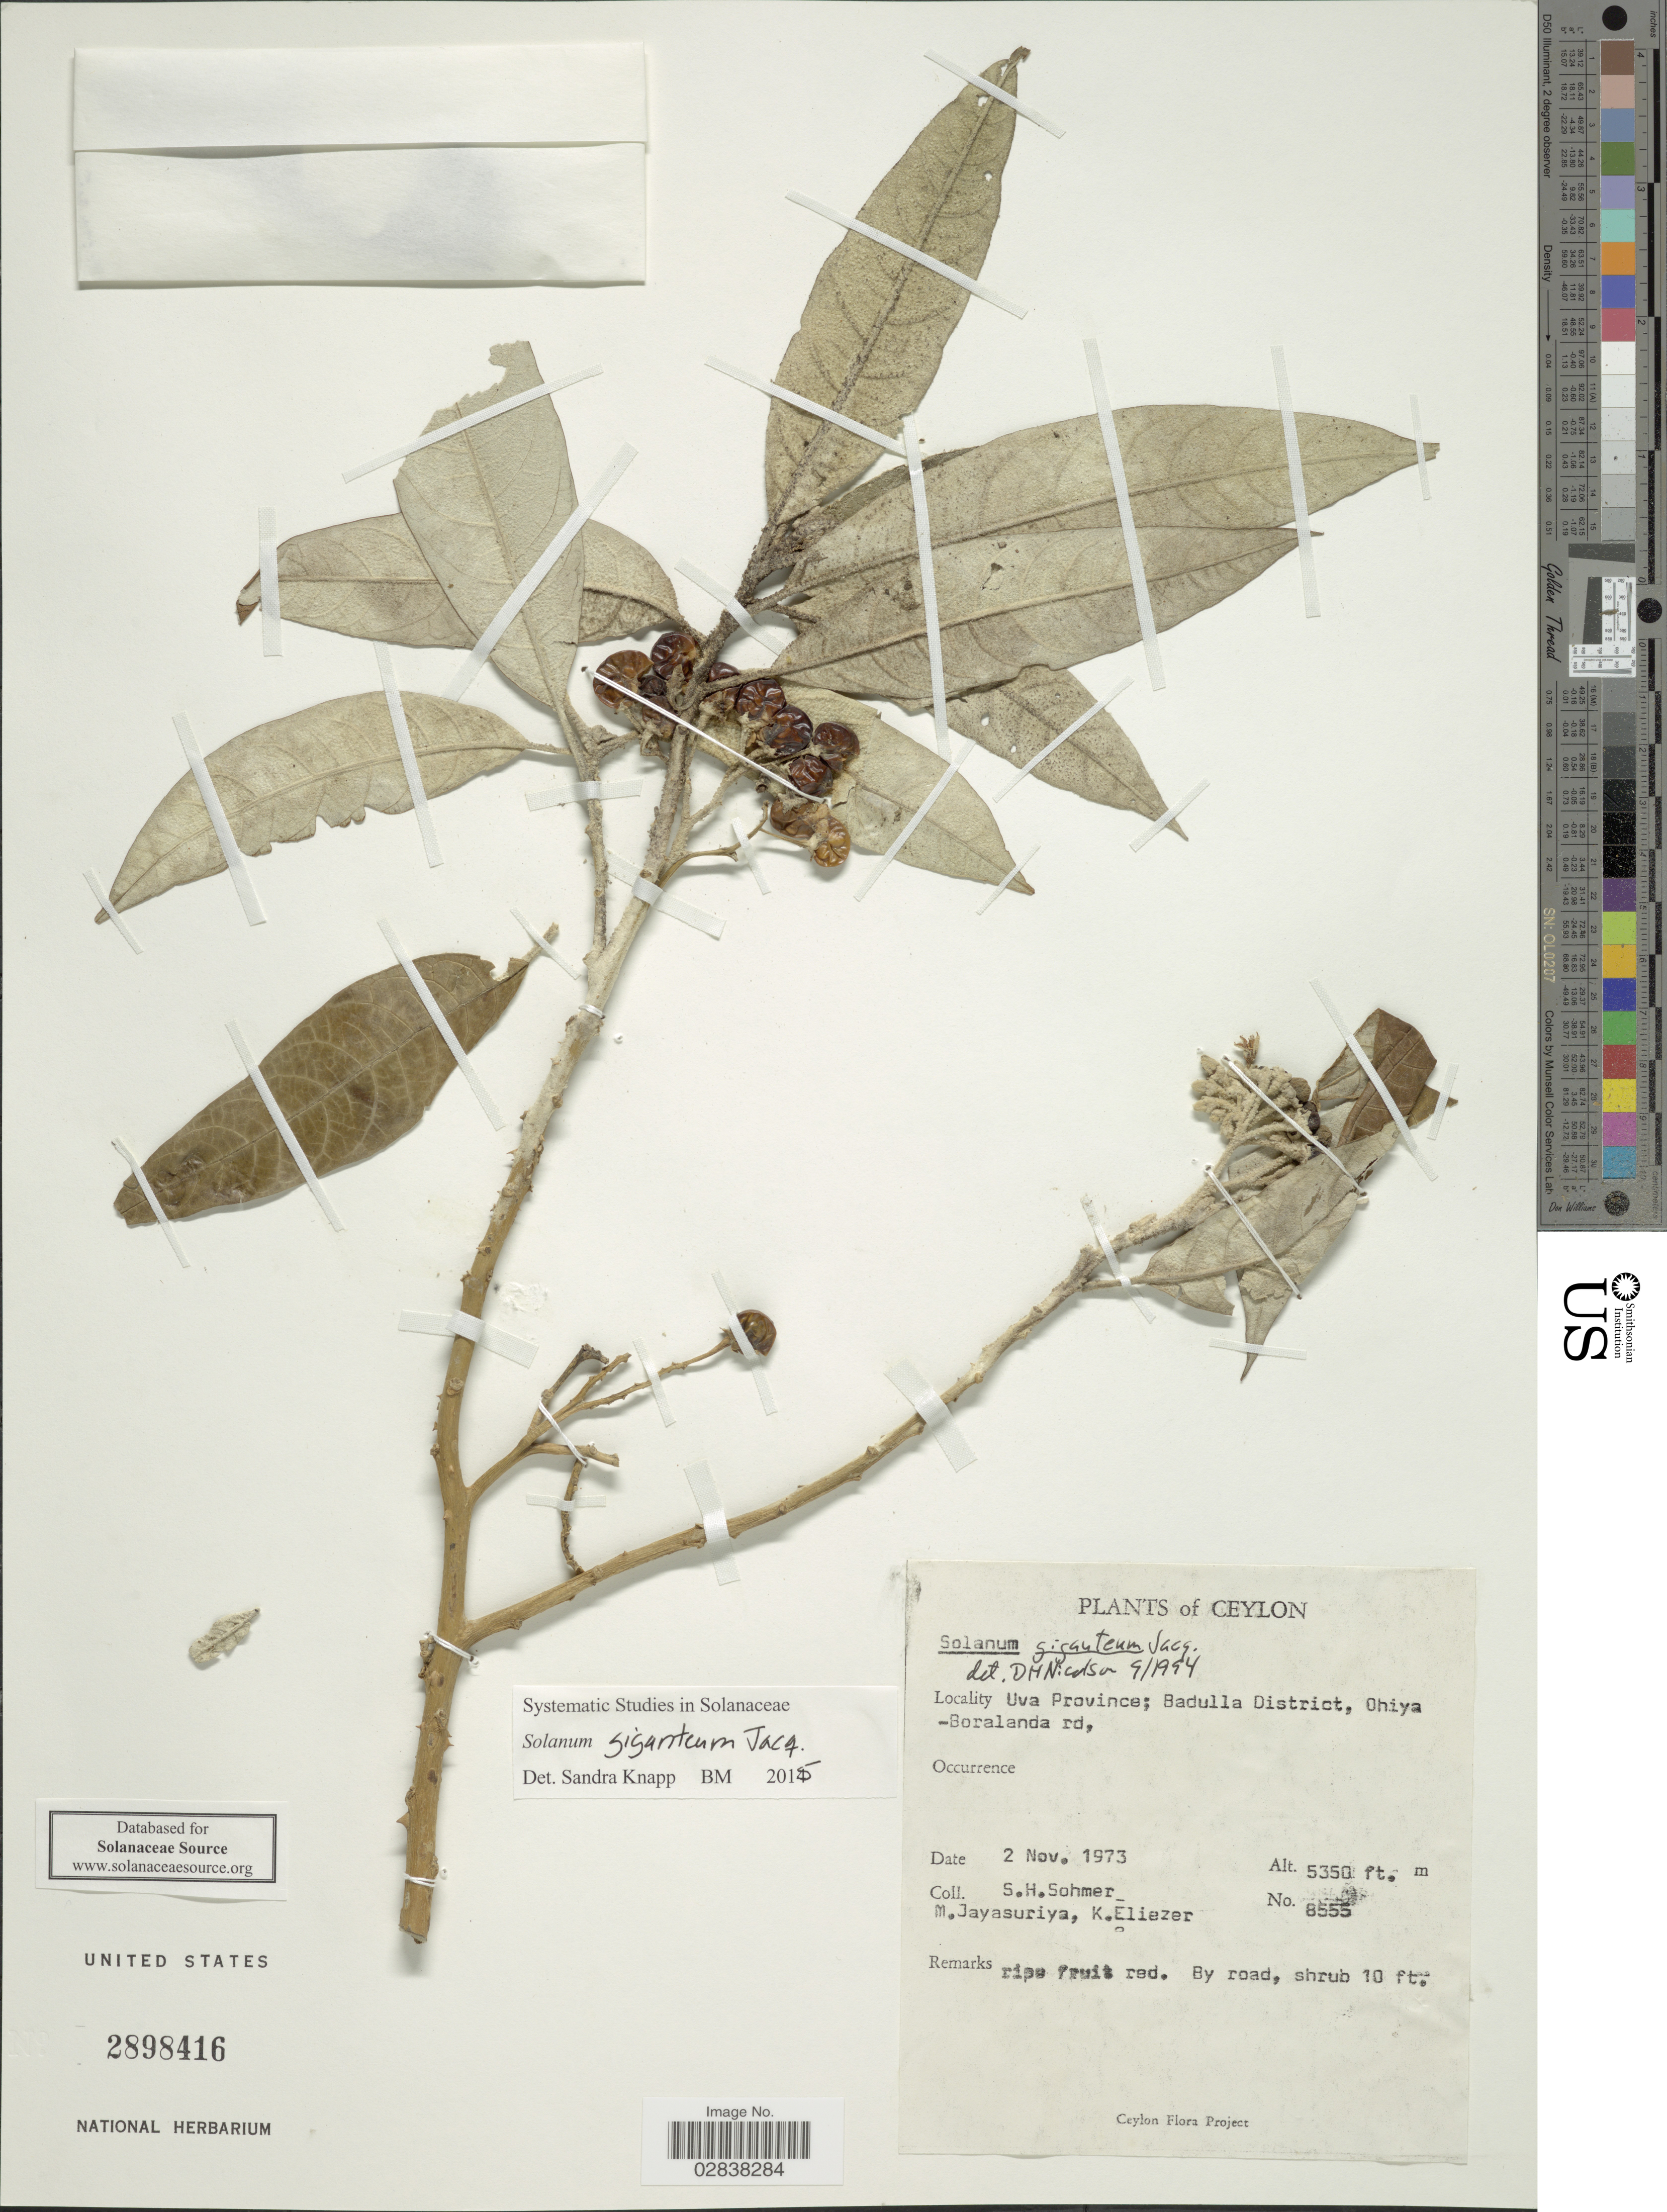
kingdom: Plantae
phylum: Tracheophyta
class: Magnoliopsida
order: Solanales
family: Solanaceae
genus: Solanum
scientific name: Solanum giganteum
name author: Jacq.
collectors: S. H. Sohmer, M. Jayasuriya & K. Eliezer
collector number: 8555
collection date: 1973-11-02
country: Sri Lanka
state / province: Uva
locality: Ceylon, Uva Province, Badulla District, Ohiya-Boralanda rd.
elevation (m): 1631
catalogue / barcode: US 2898416